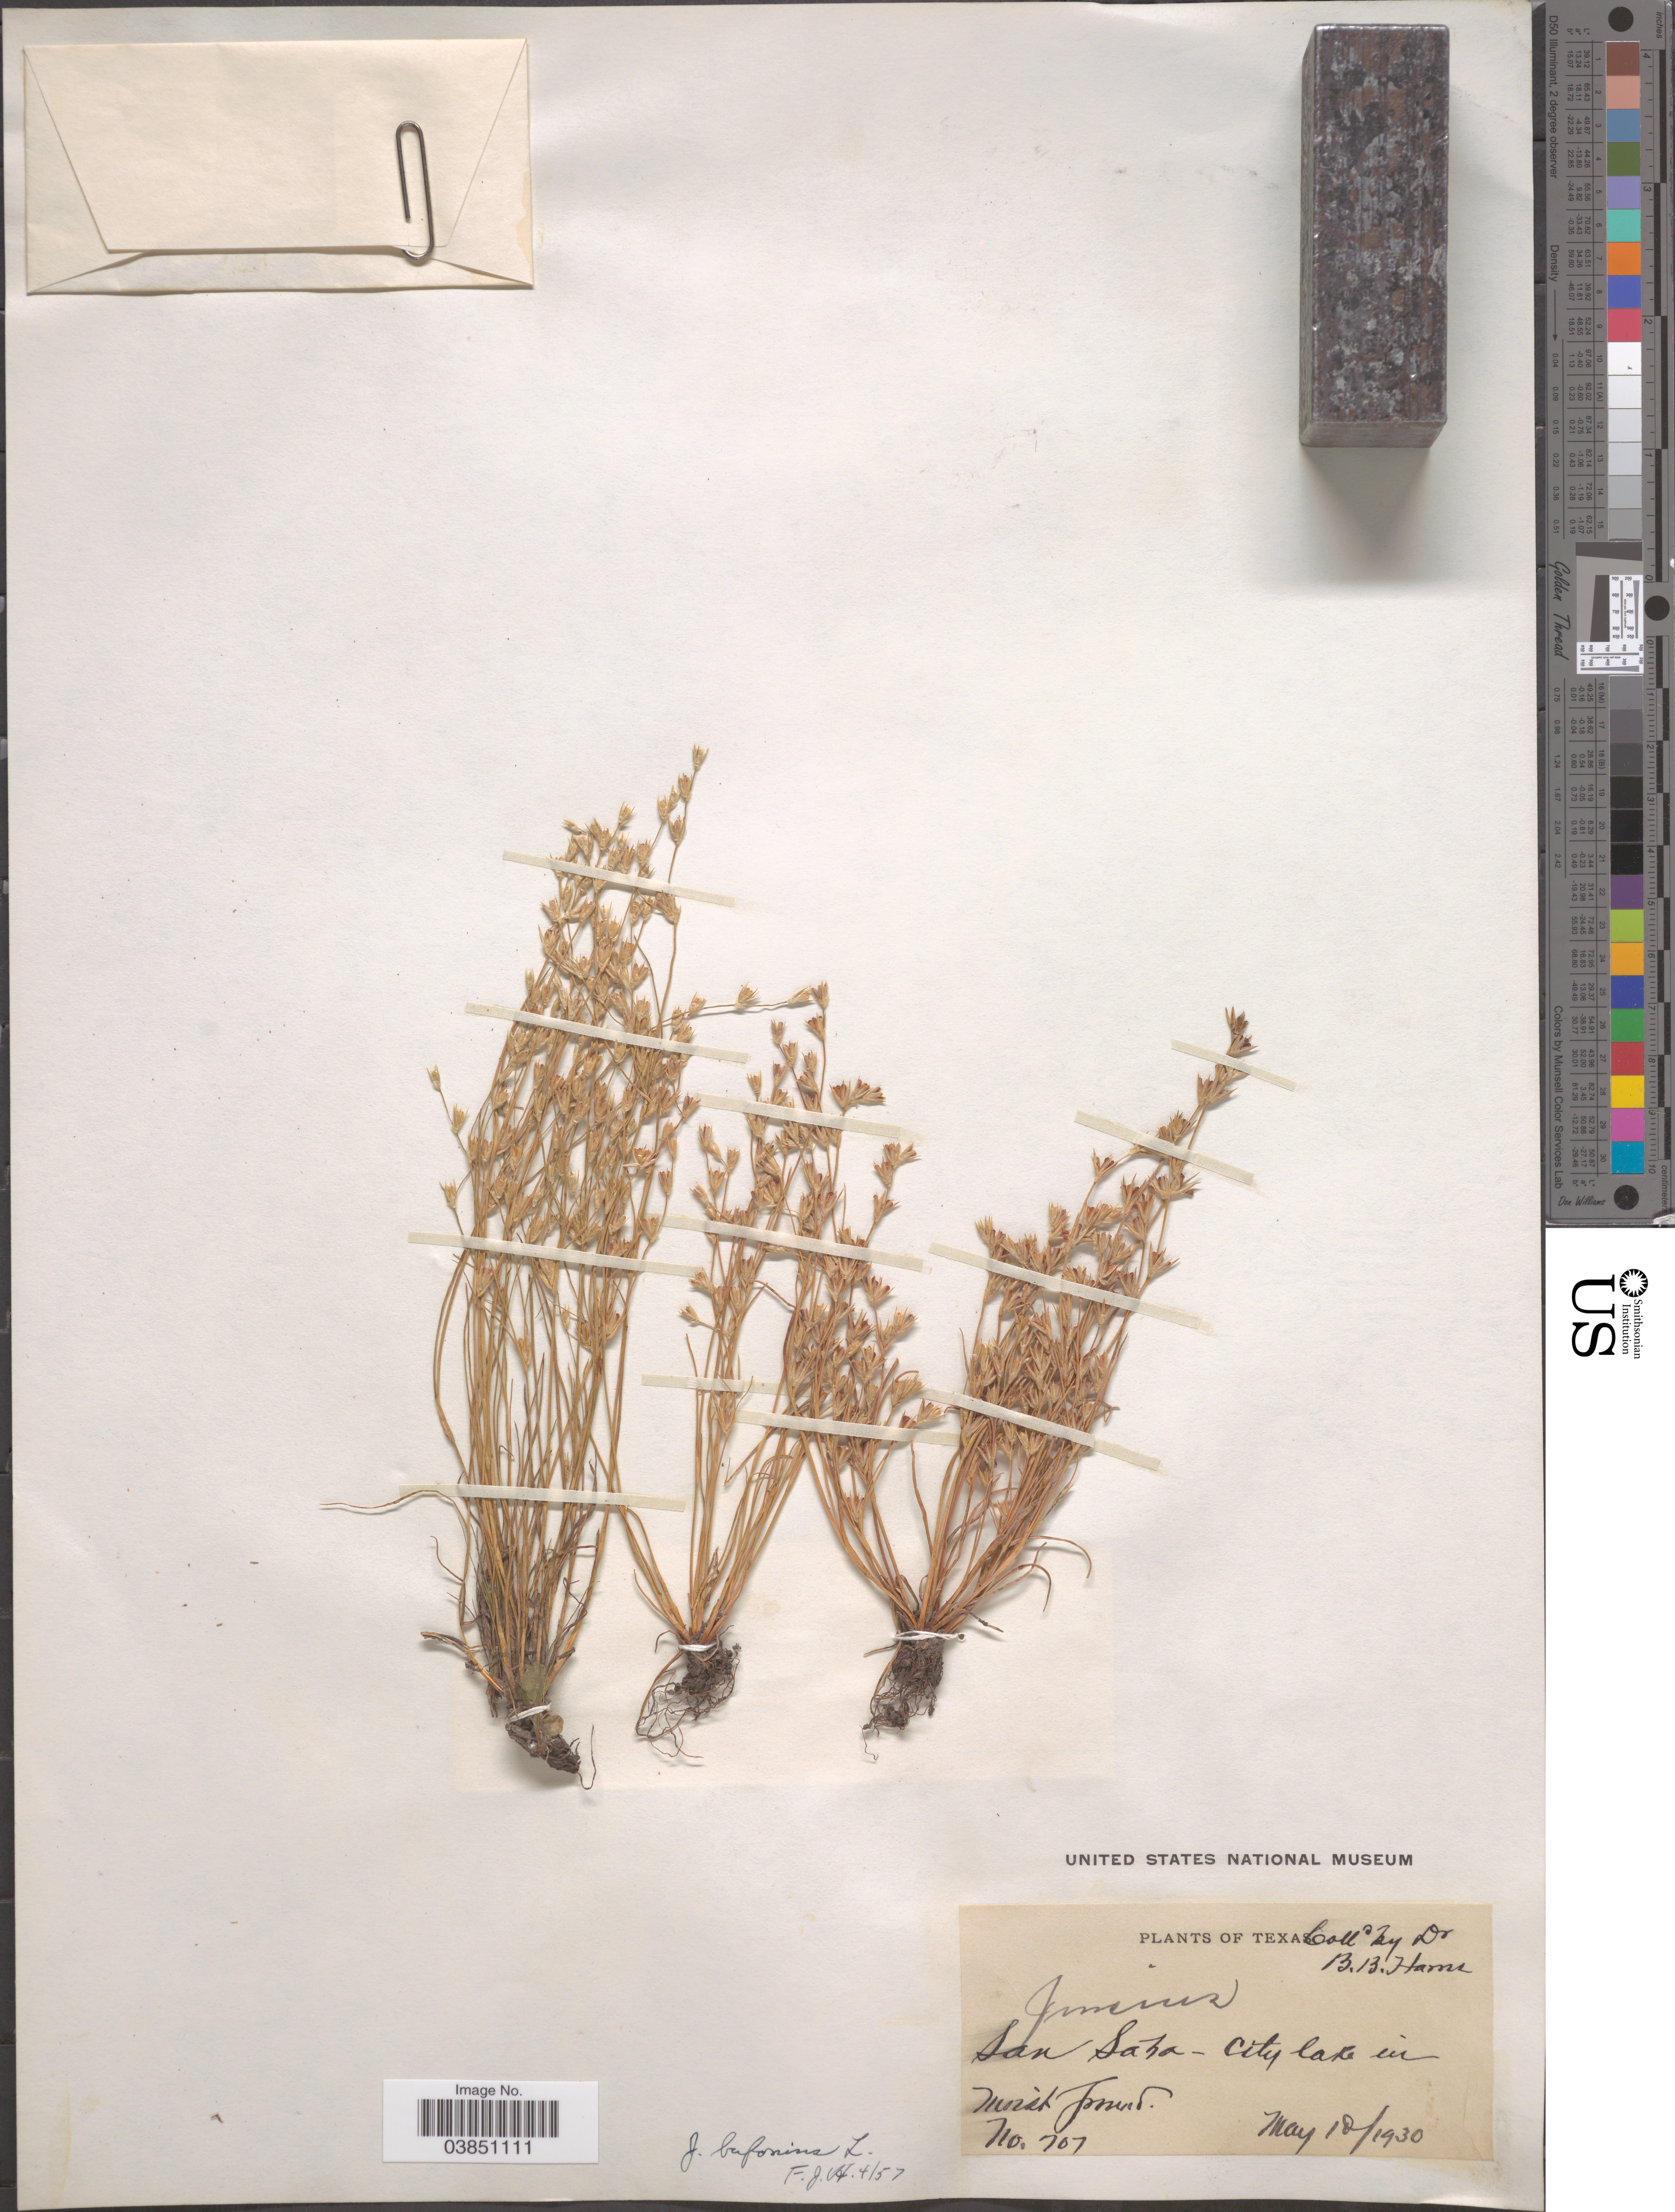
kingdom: Plantae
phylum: Tracheophyta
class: Liliopsida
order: Poales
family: Juncaceae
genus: Juncus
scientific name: Juncus bufonius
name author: L.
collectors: B. B. Harris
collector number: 707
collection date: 1930-05-10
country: United States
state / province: Texas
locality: San Saba - City lake.